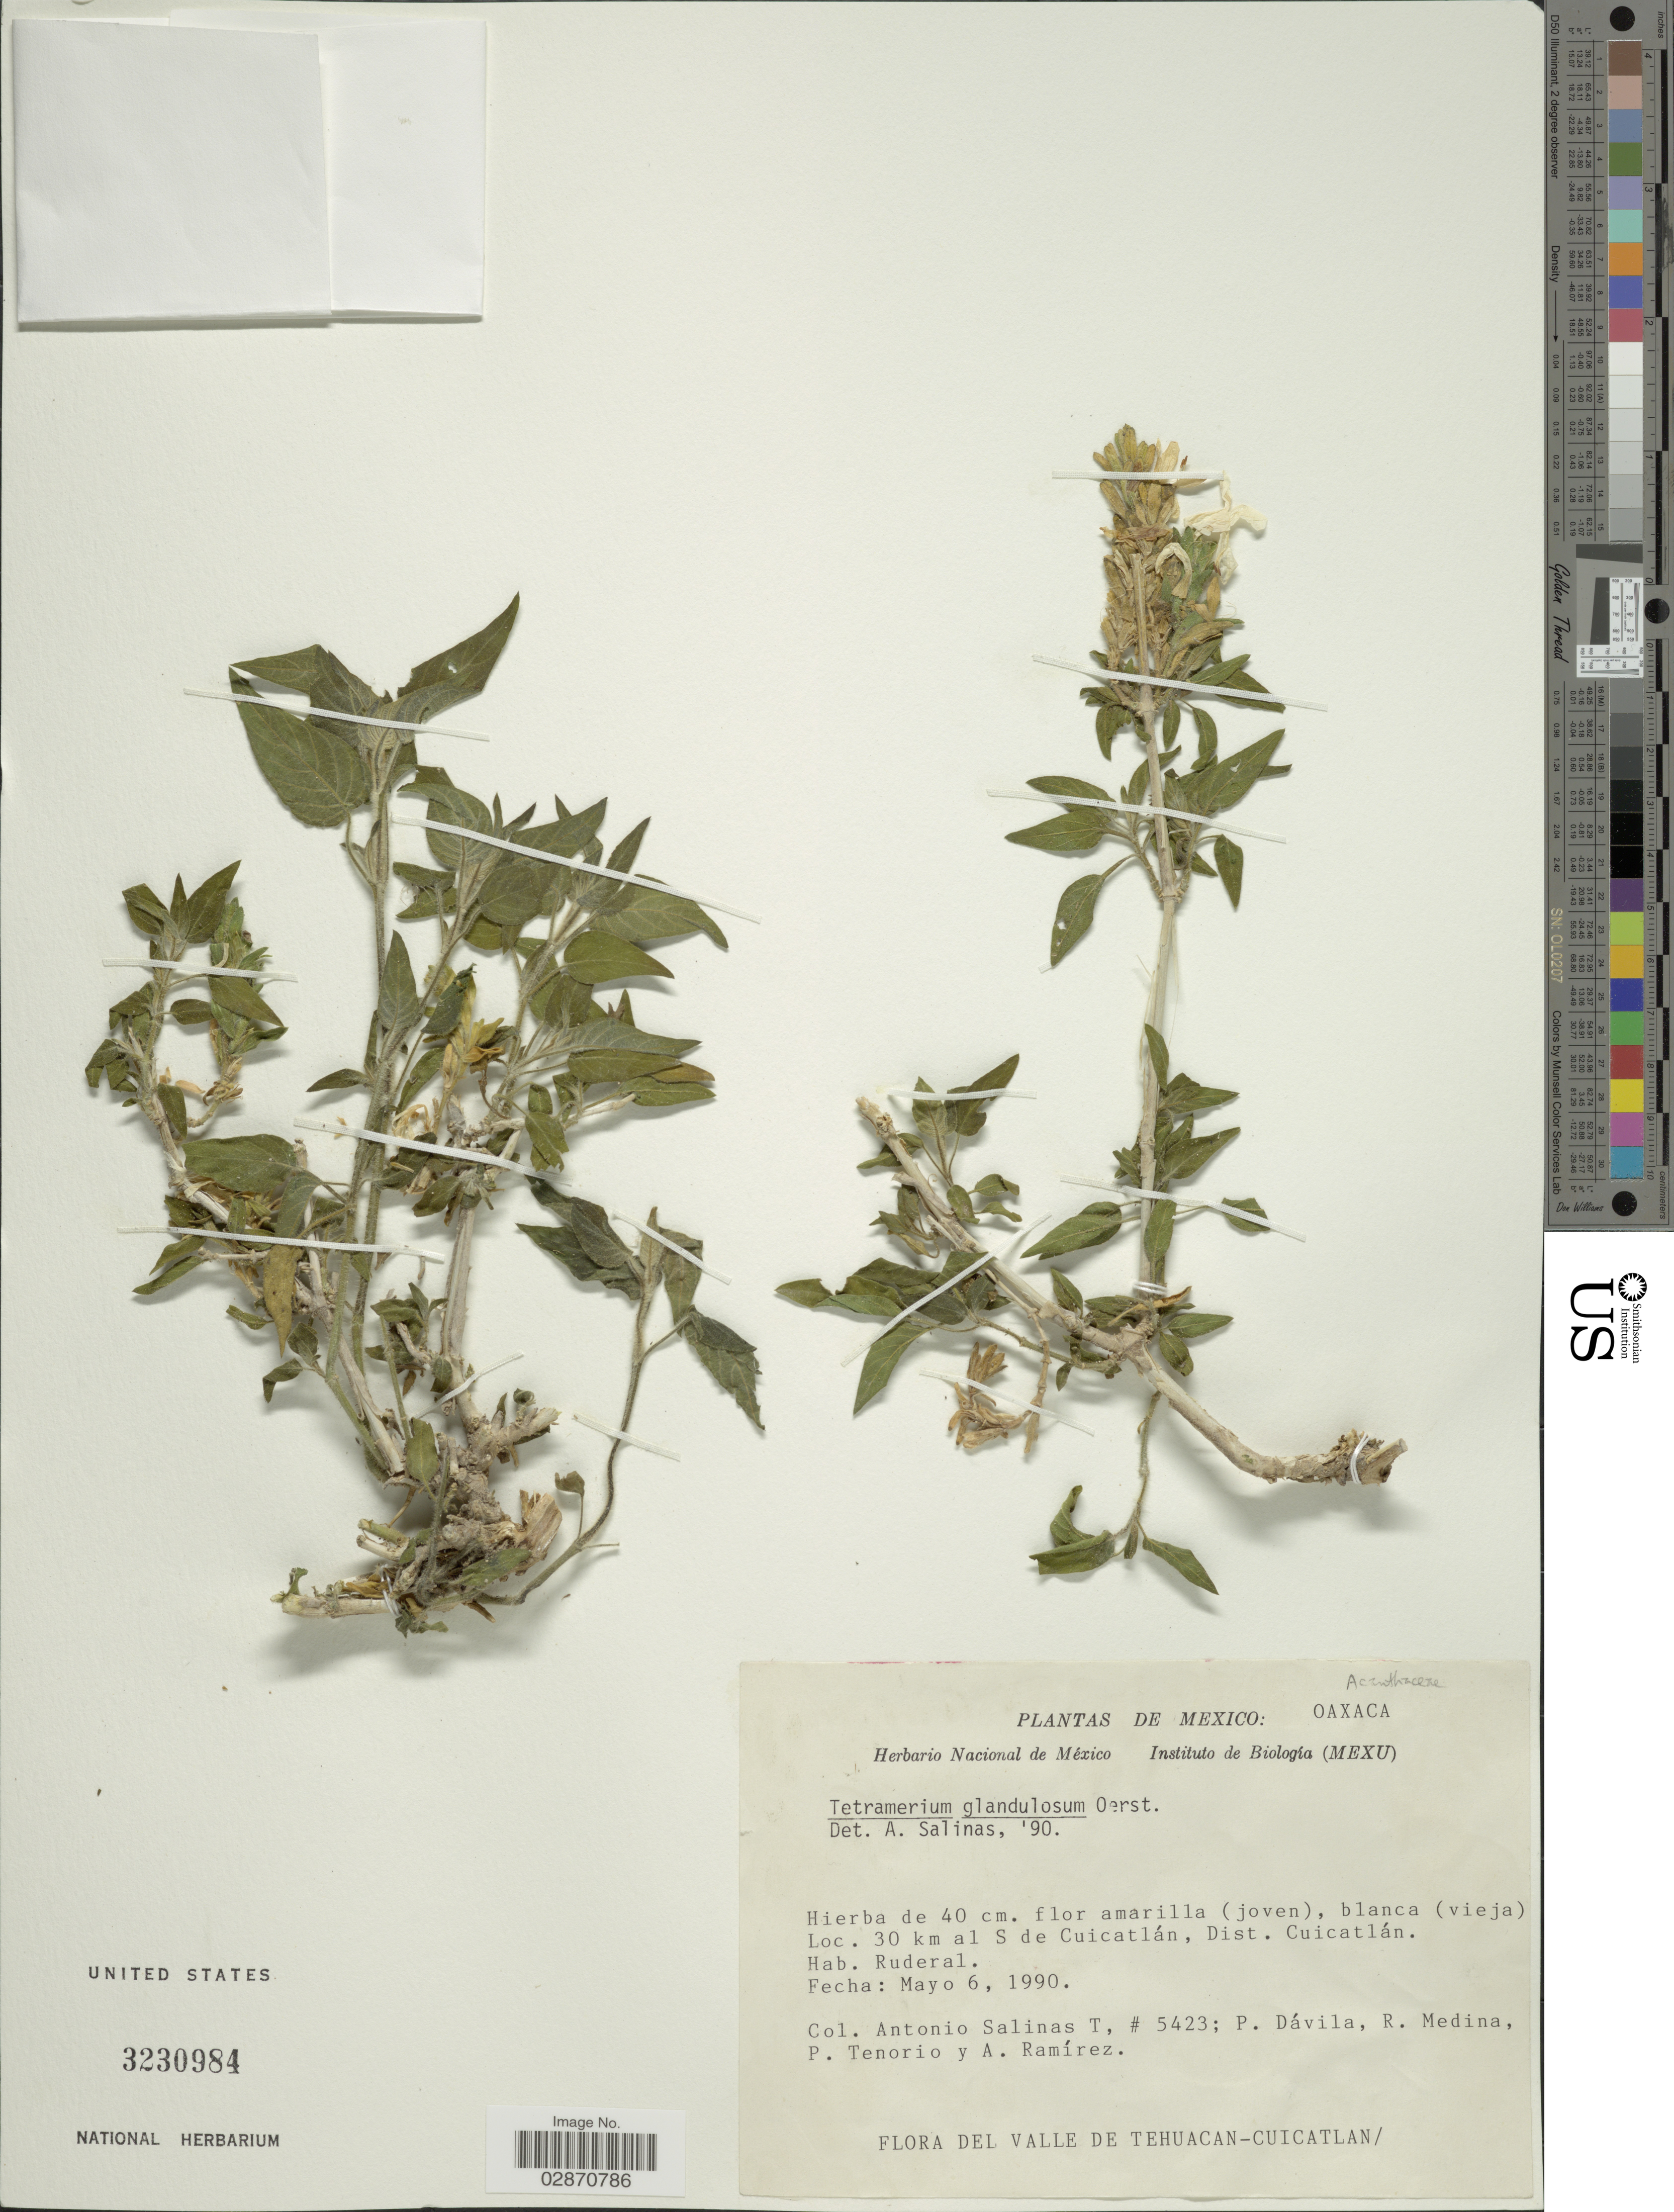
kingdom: Plantae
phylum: Tracheophyta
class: Magnoliopsida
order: Lamiales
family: Acanthaceae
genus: Tetramerium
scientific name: Tetramerium glandulosum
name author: Oerst.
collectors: A. Salinas T., P. Dávila, R. Medina, Tenorio, P. & A. Ramirez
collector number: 5423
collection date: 1990-05-06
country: Mexico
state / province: Oaxaca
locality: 30 km al S de Cuicatlán, Dist. Cuicatlán.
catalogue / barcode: US 3230984